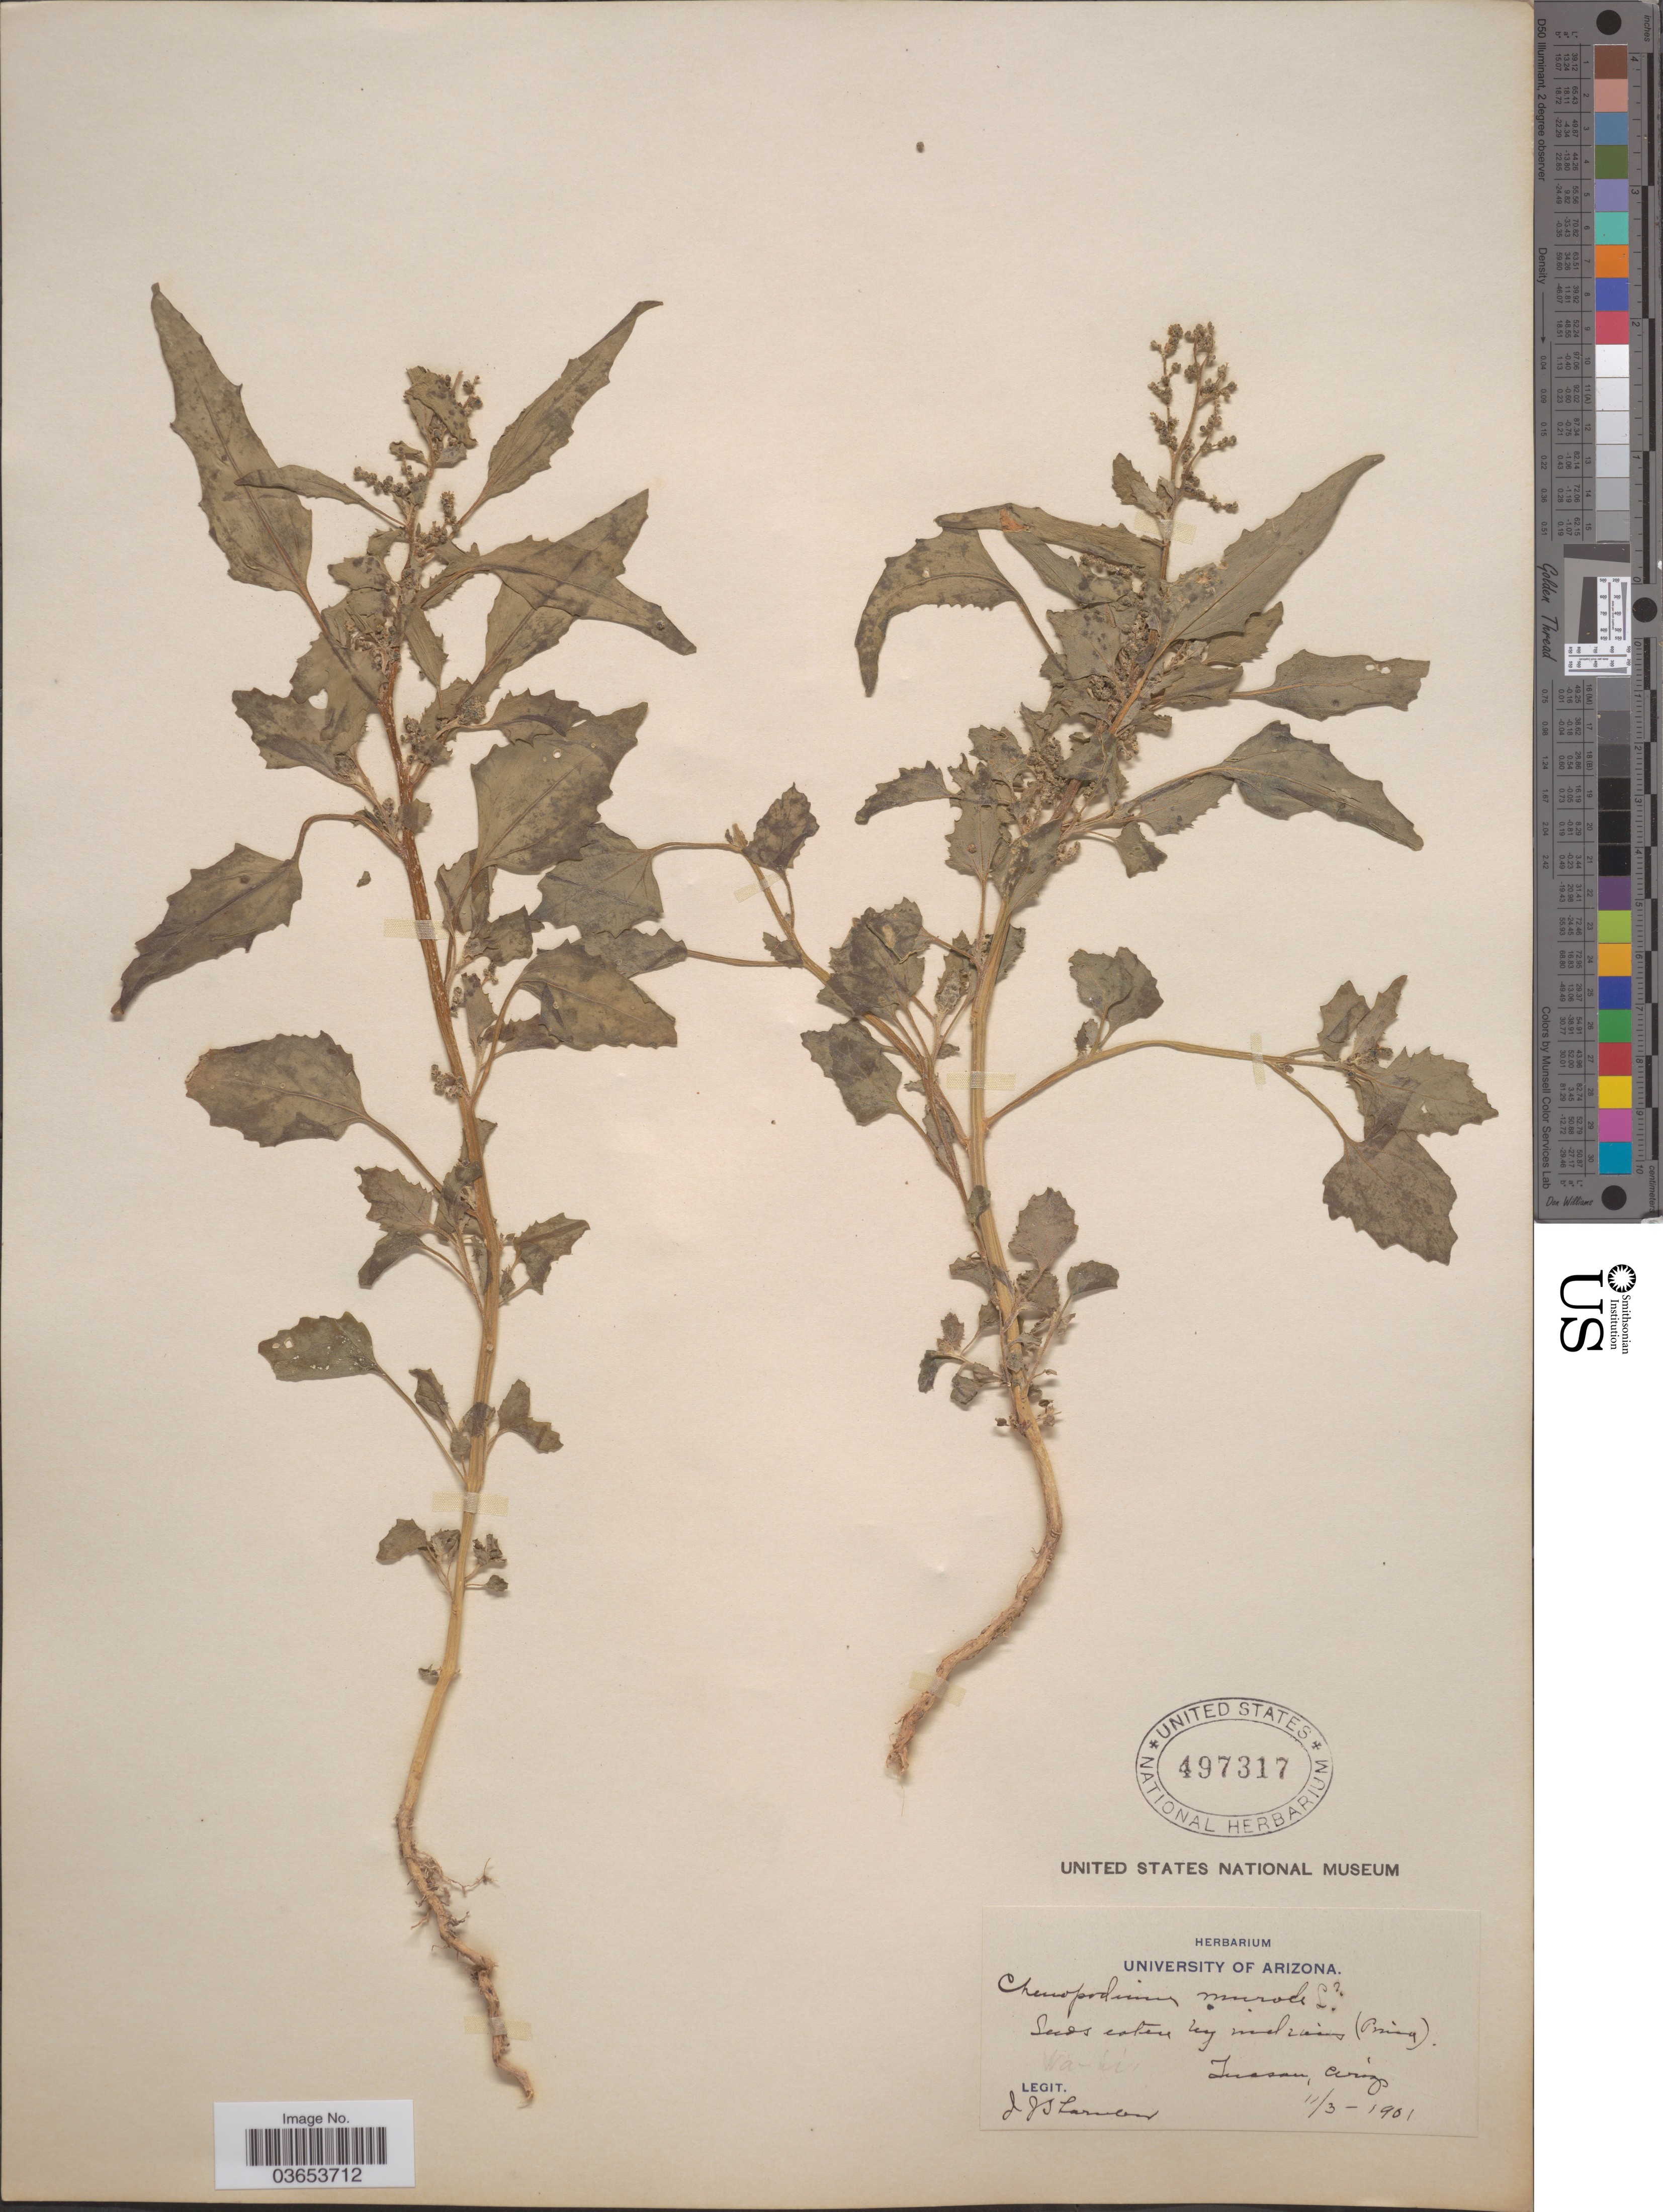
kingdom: Plantae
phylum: Tracheophyta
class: Magnoliopsida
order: Caryophyllales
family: Amaranthaceae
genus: Chenopodium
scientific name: Chenopodium murale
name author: L.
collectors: J. Thornber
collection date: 1901-11-03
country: United States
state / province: Arizona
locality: Pima. Tucson.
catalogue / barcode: US 497317